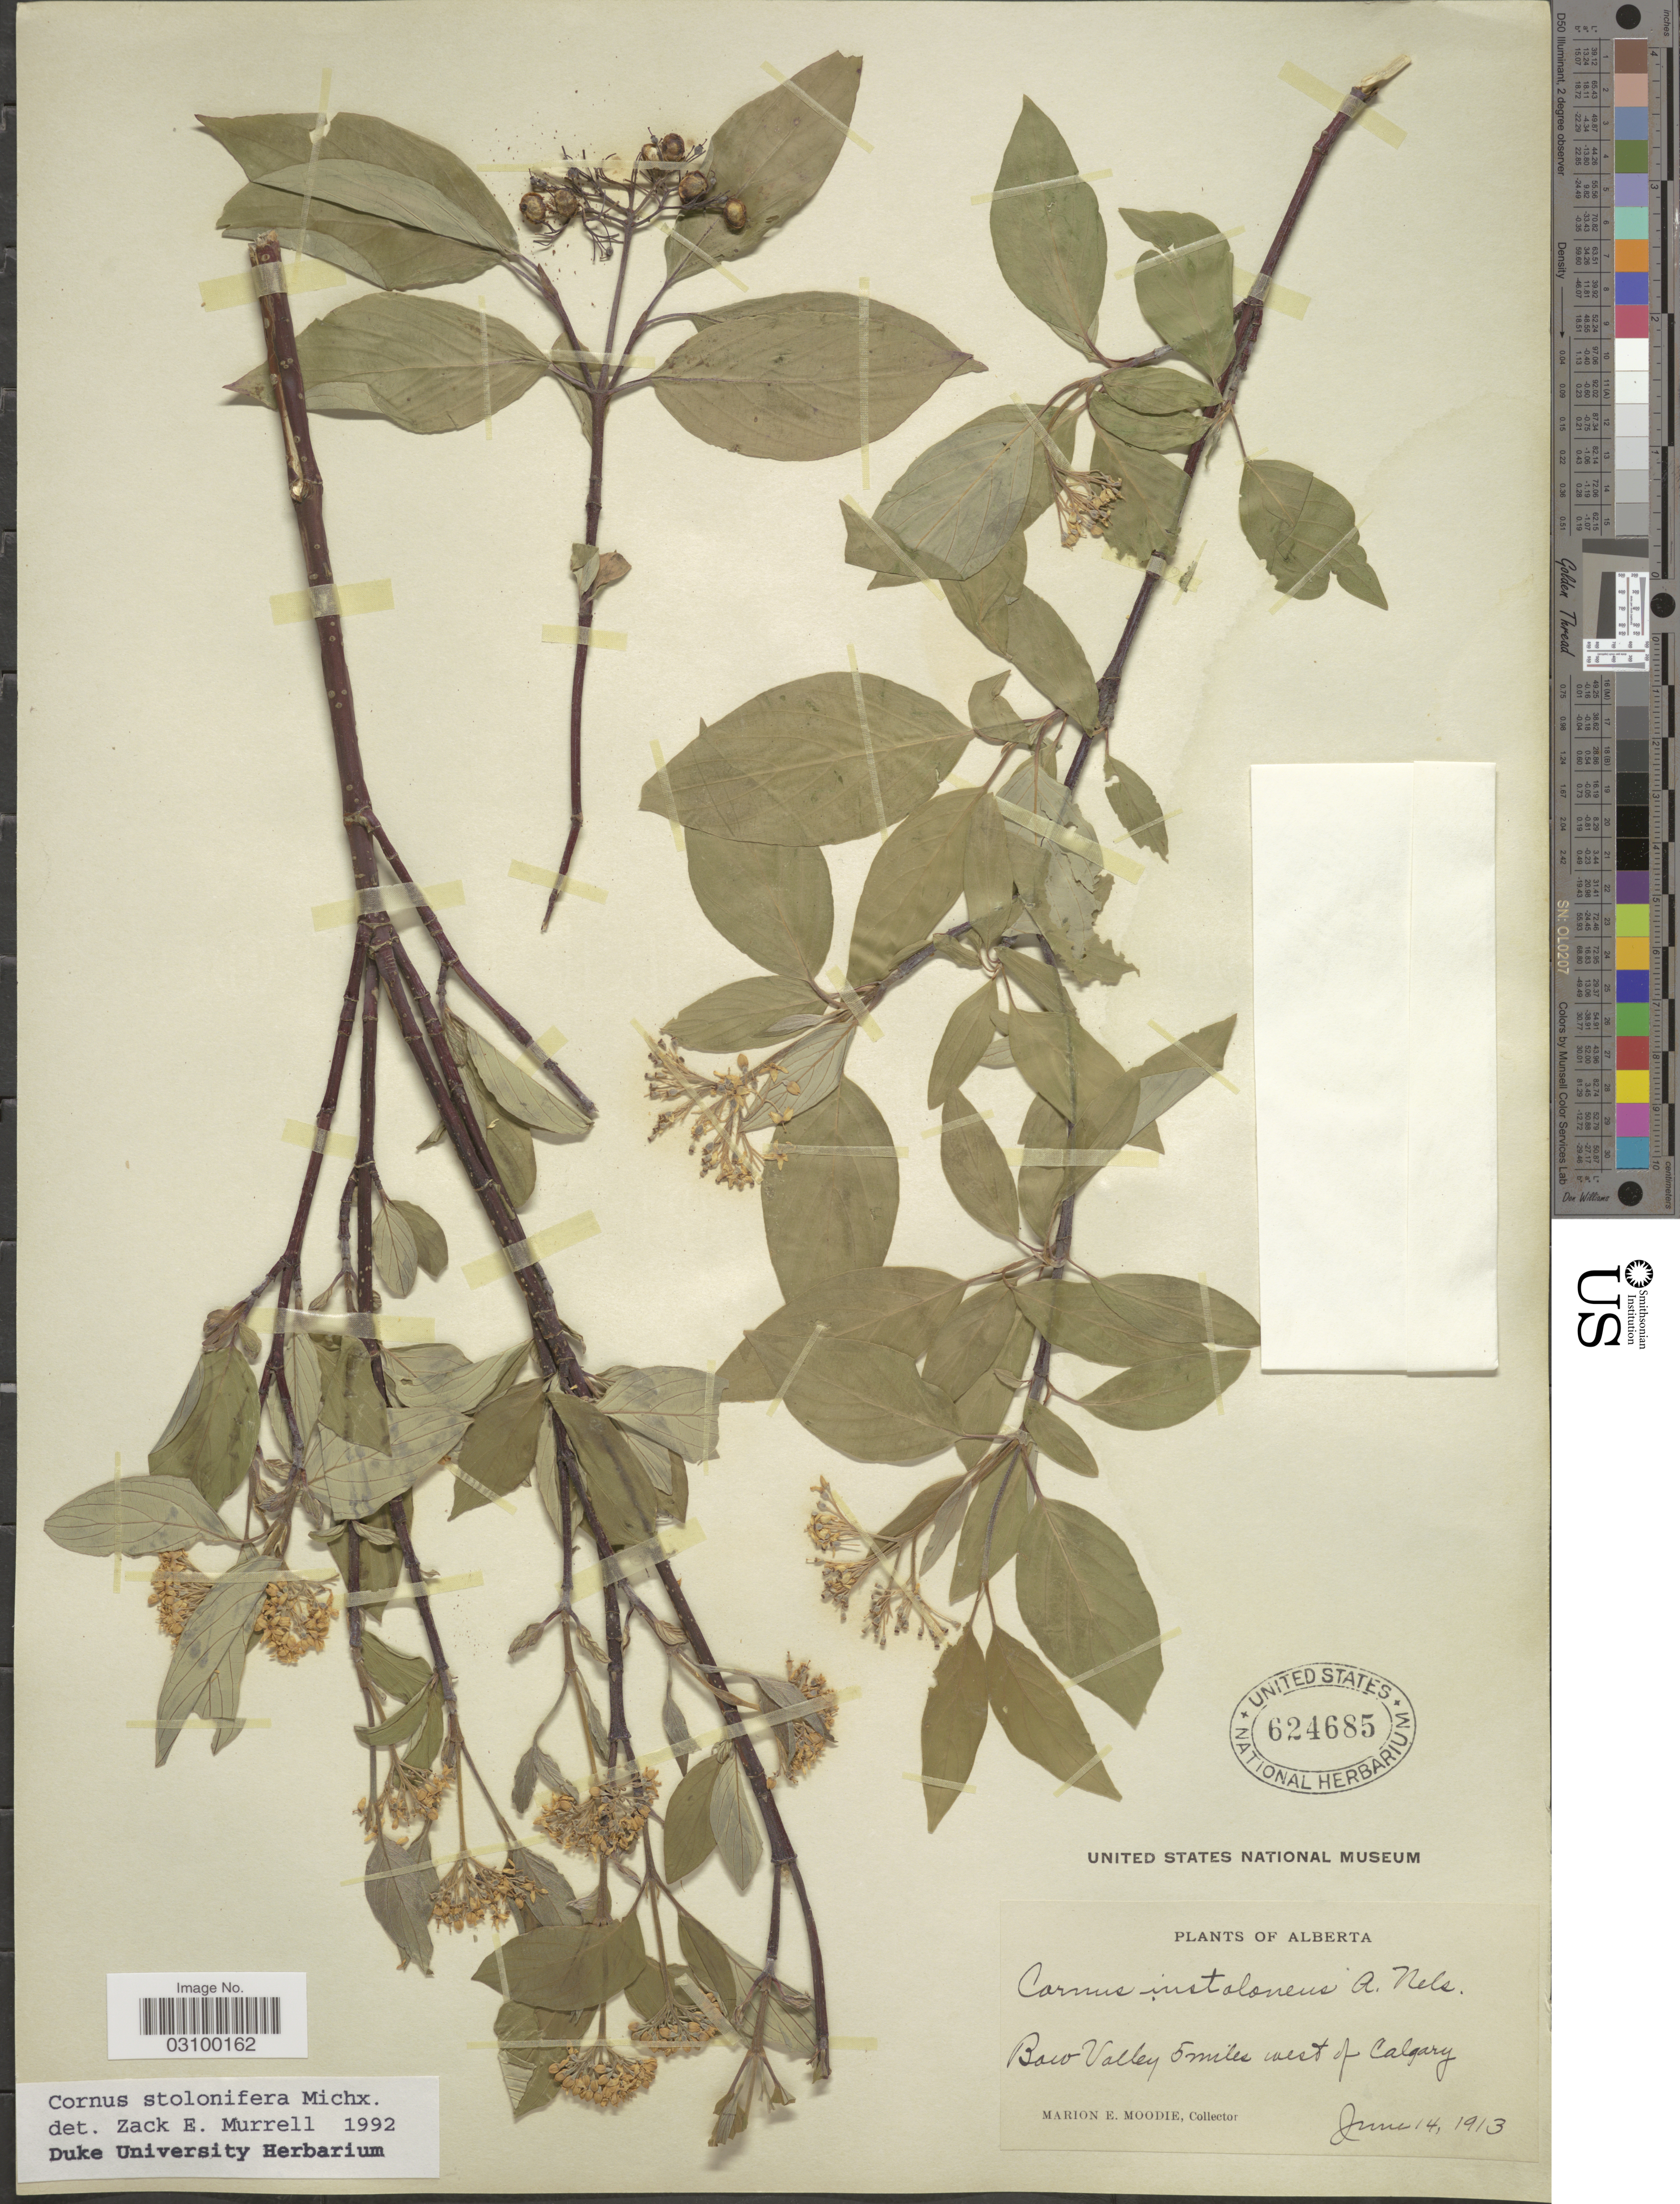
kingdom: Plantae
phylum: Tracheophyta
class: Magnoliopsida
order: Cornales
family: Cornaceae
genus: Cornus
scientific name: Cornus sericea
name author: L.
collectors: M. E. Moodie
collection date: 1913-06-14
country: Canada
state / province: Alberta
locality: Bow Valley 5 miles west of Calgary.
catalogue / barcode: US 624685